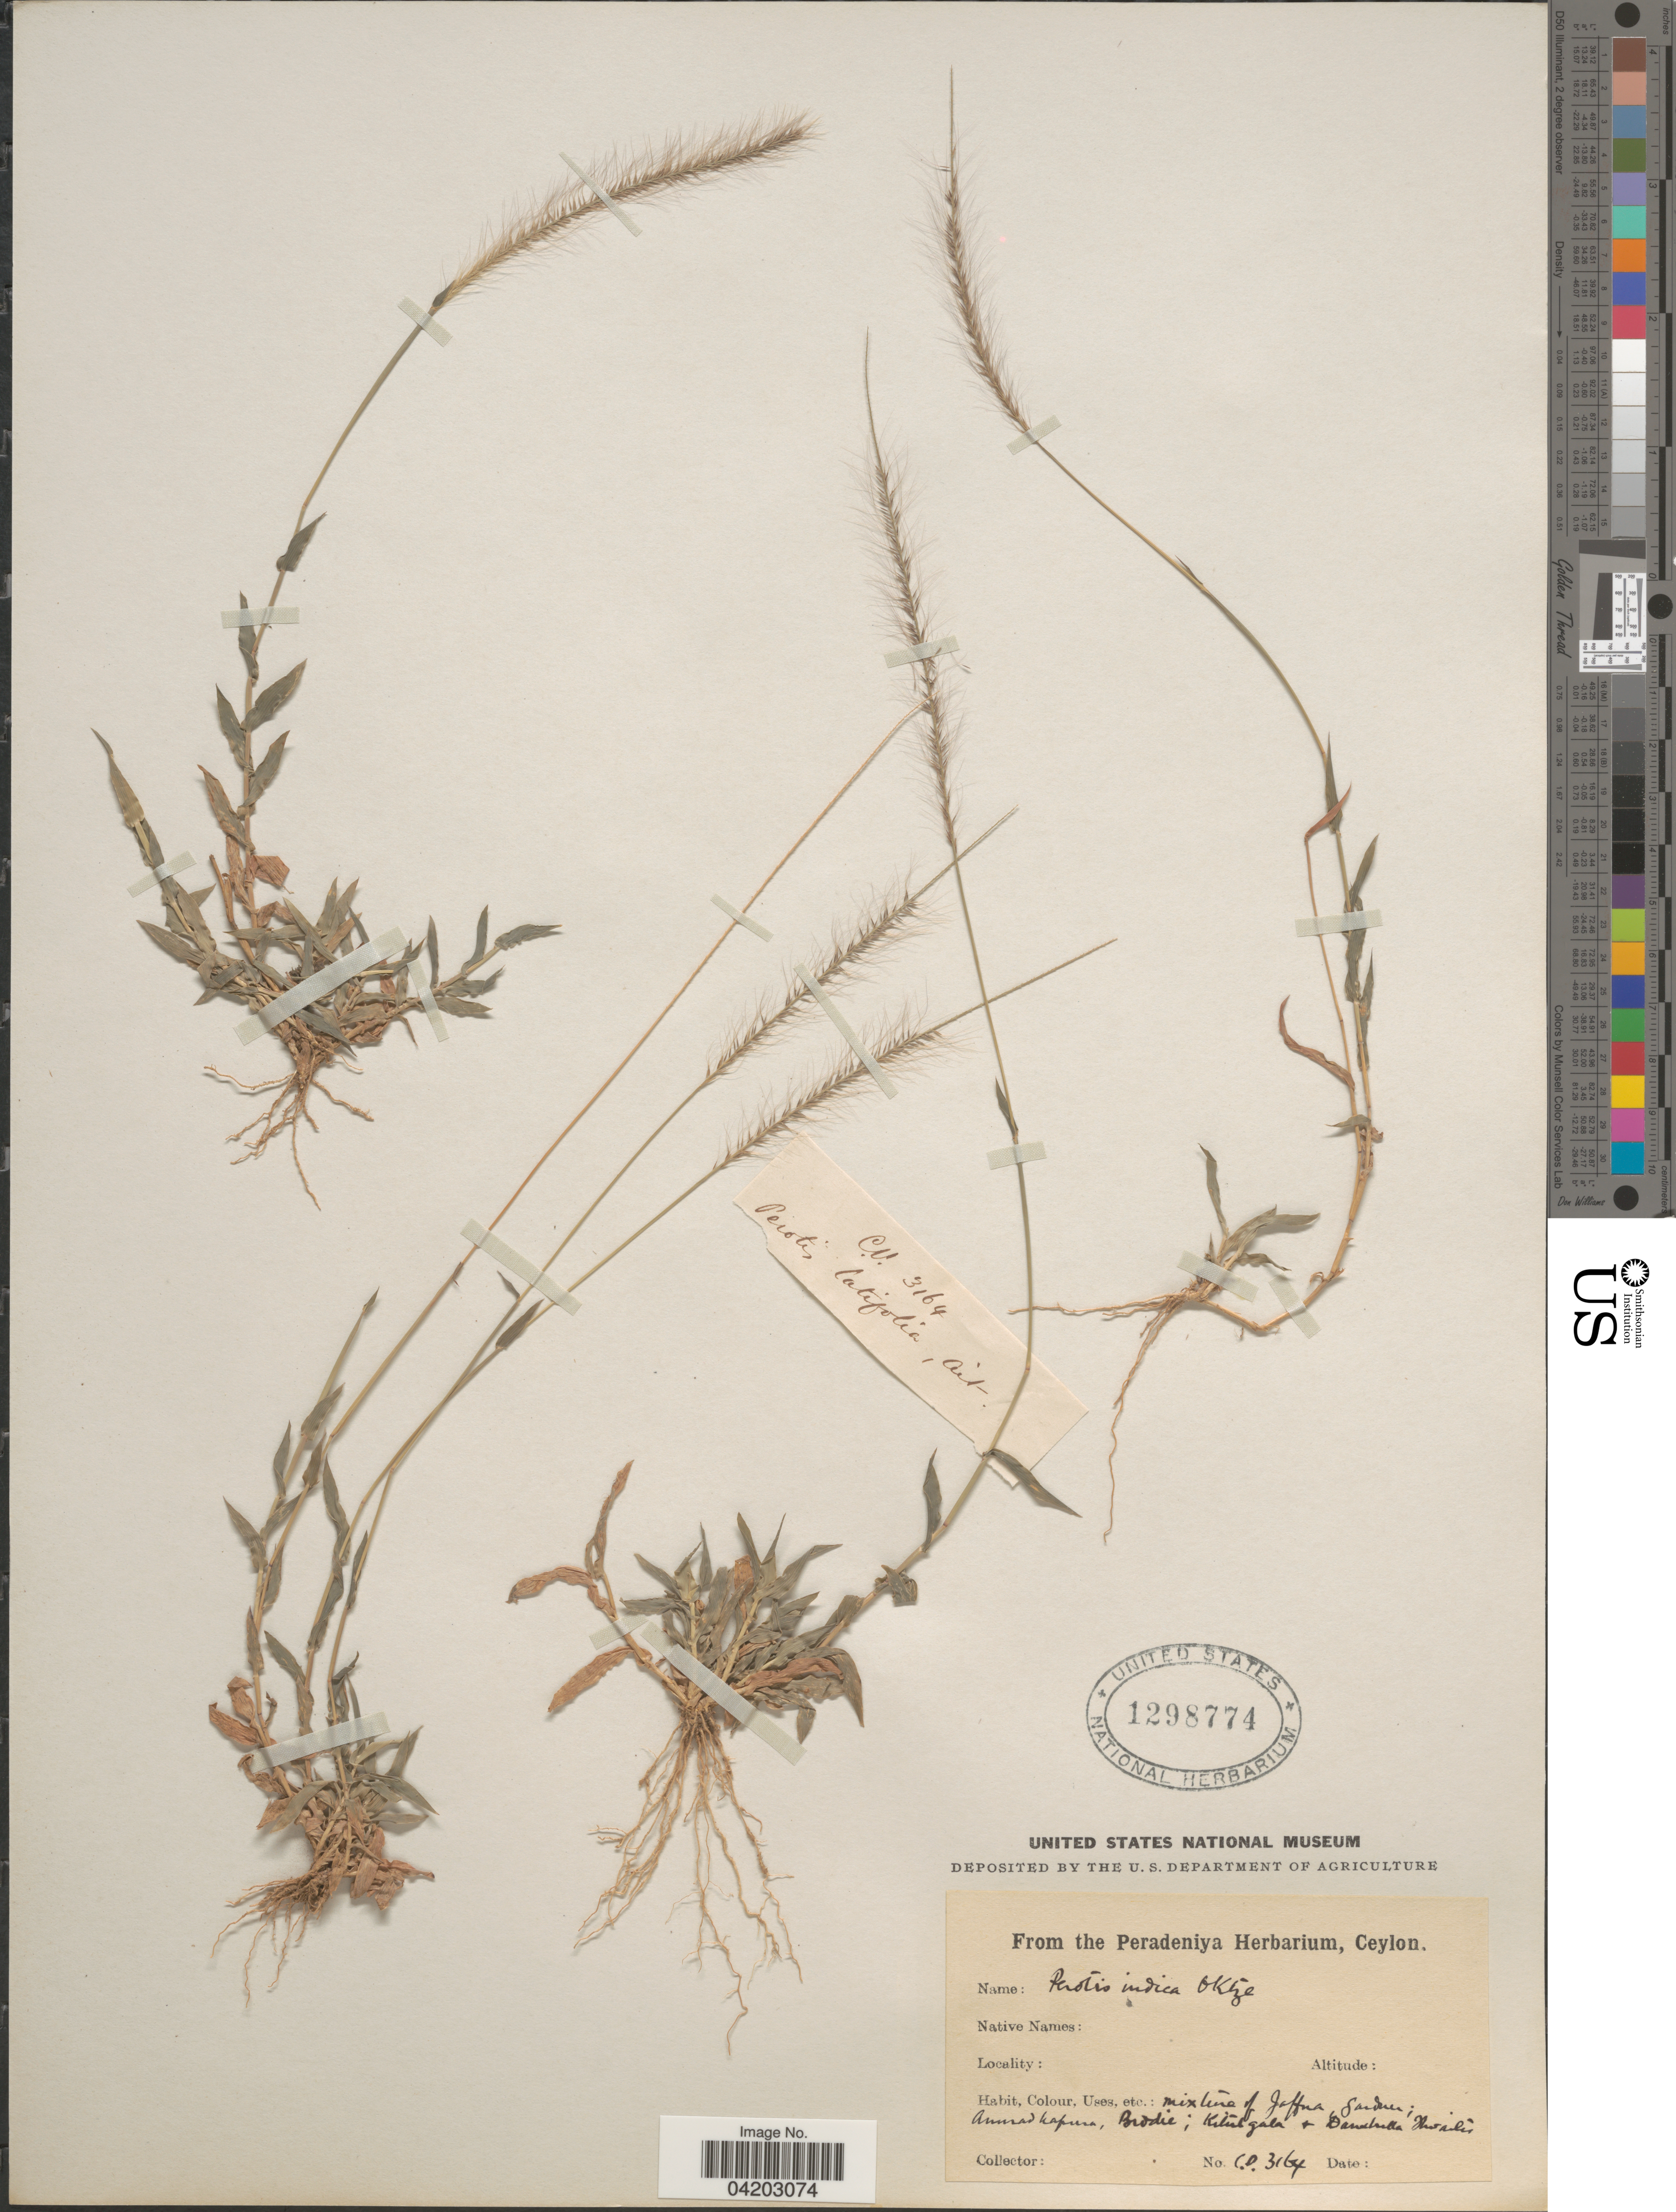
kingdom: Plantae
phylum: Tracheophyta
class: Liliopsida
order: Poales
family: Poaceae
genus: Perotis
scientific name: Perotis indica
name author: (L.) Kuntze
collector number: C.D. 3164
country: Sri Lanka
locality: Ceylon.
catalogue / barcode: US 1298774